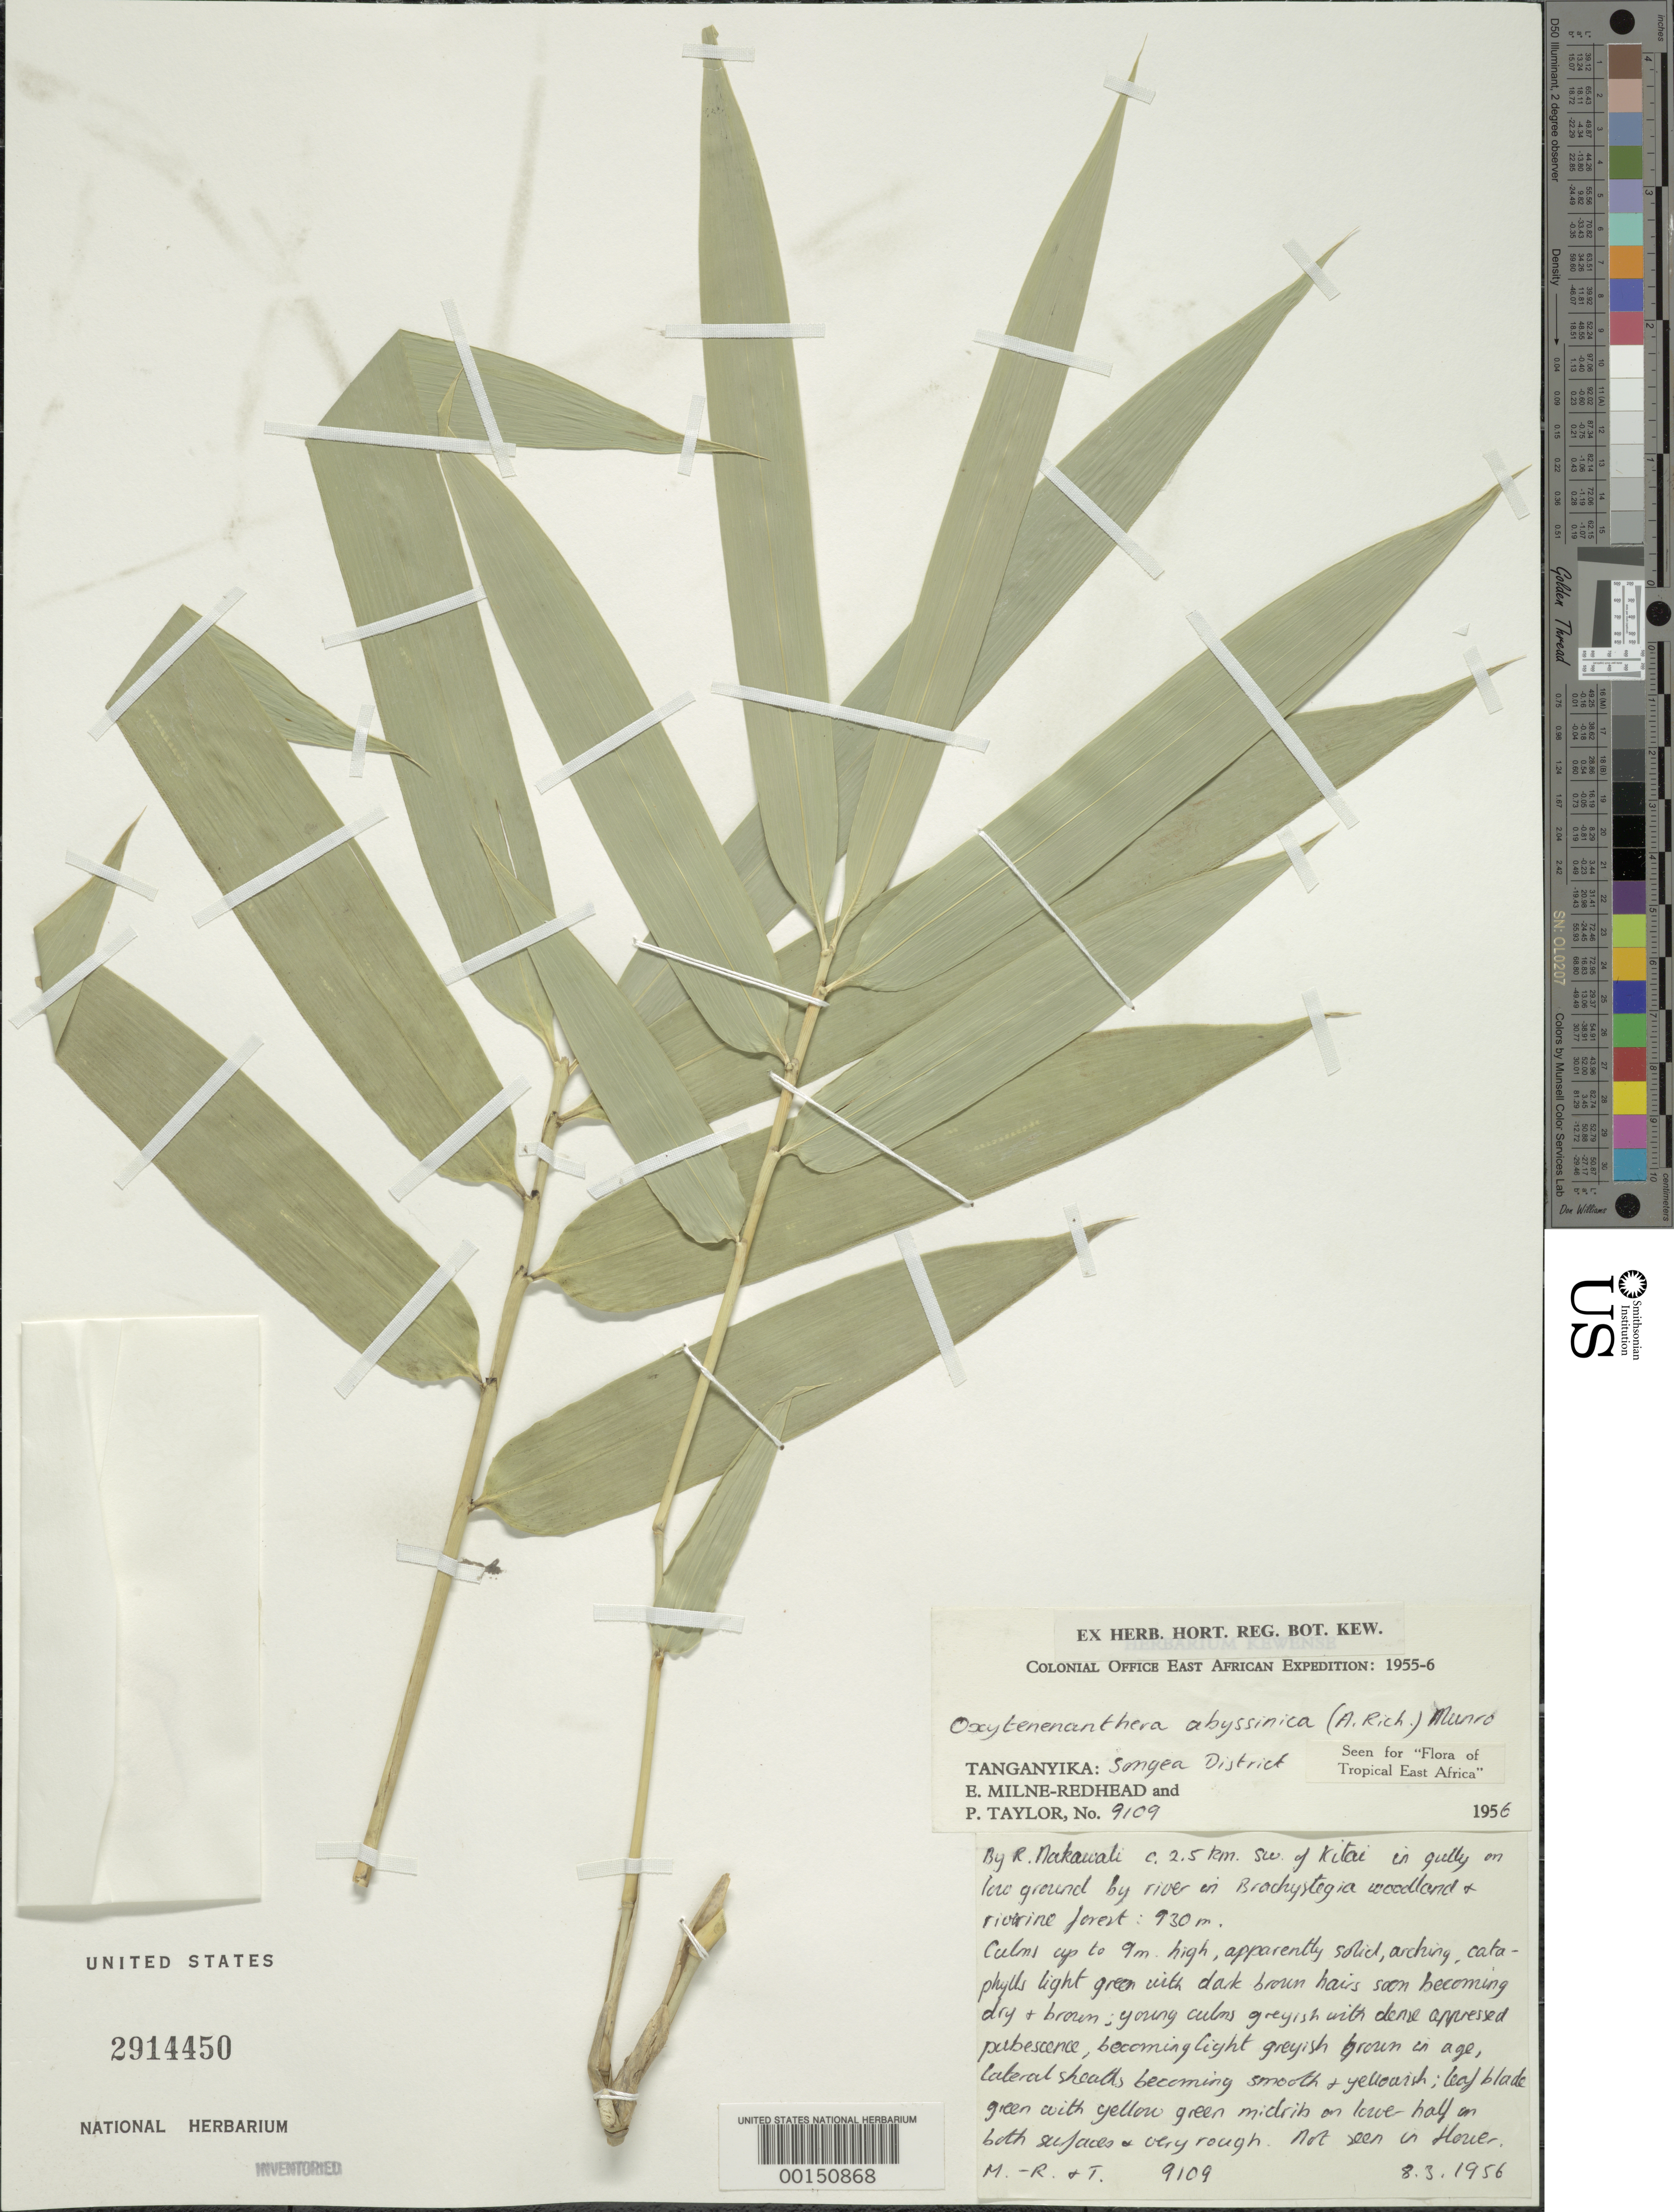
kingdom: Plantae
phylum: Tracheophyta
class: Liliopsida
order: Poales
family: Poaceae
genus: Oxytenanthera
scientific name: Oxytenanthera abyssinica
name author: (A. Rich.) Munro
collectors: E. W. Milne-Redhead & P. G. Taylor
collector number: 9109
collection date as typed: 08 Mar 1956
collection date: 1956-03-08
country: Tanzania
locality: Songea, river nakawali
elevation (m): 930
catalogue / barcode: US 2914450